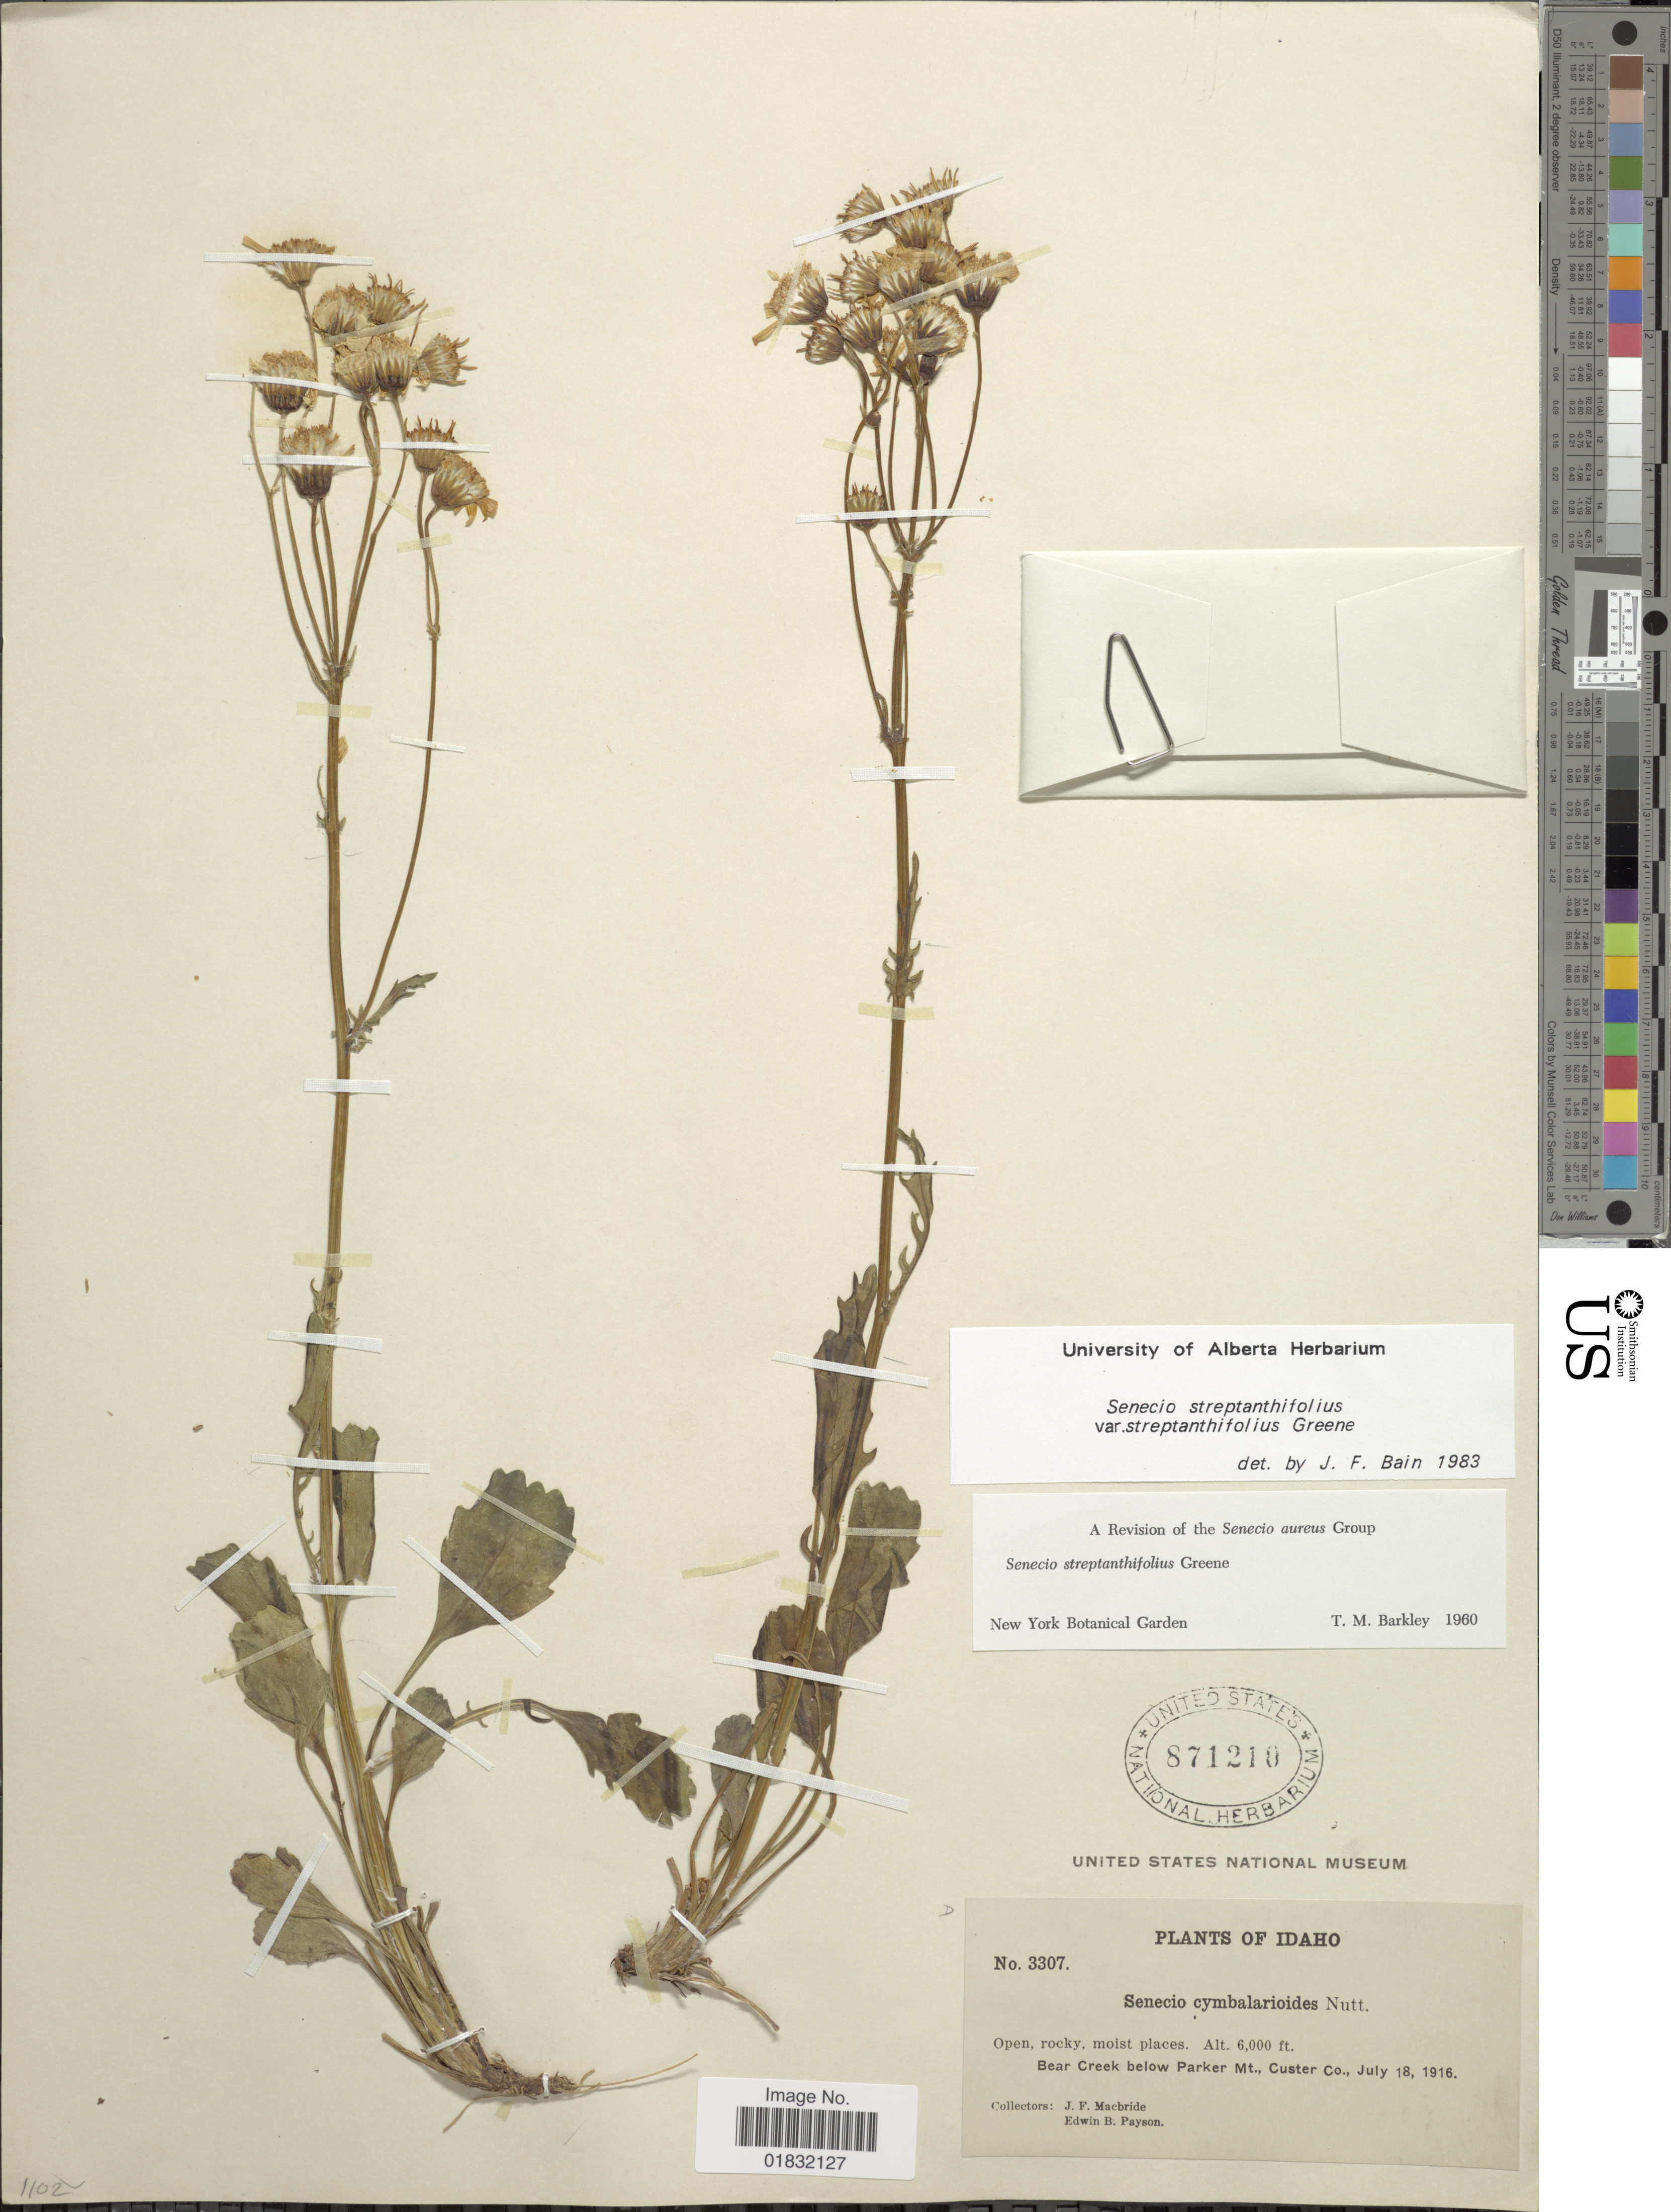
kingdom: Plantae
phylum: Tracheophyta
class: Magnoliopsida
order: Asterales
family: Asteraceae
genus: Packera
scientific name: Packera streptanthifolia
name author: (Greene) W.A. Weber & Á. Löve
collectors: J. F. Macbride & E. B. Payson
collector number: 3307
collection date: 1916-07-18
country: United States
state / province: Idaho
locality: Open, rocky, moist palces. Bear Creek below Parker Mt., Custer Co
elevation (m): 1829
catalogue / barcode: US 871210